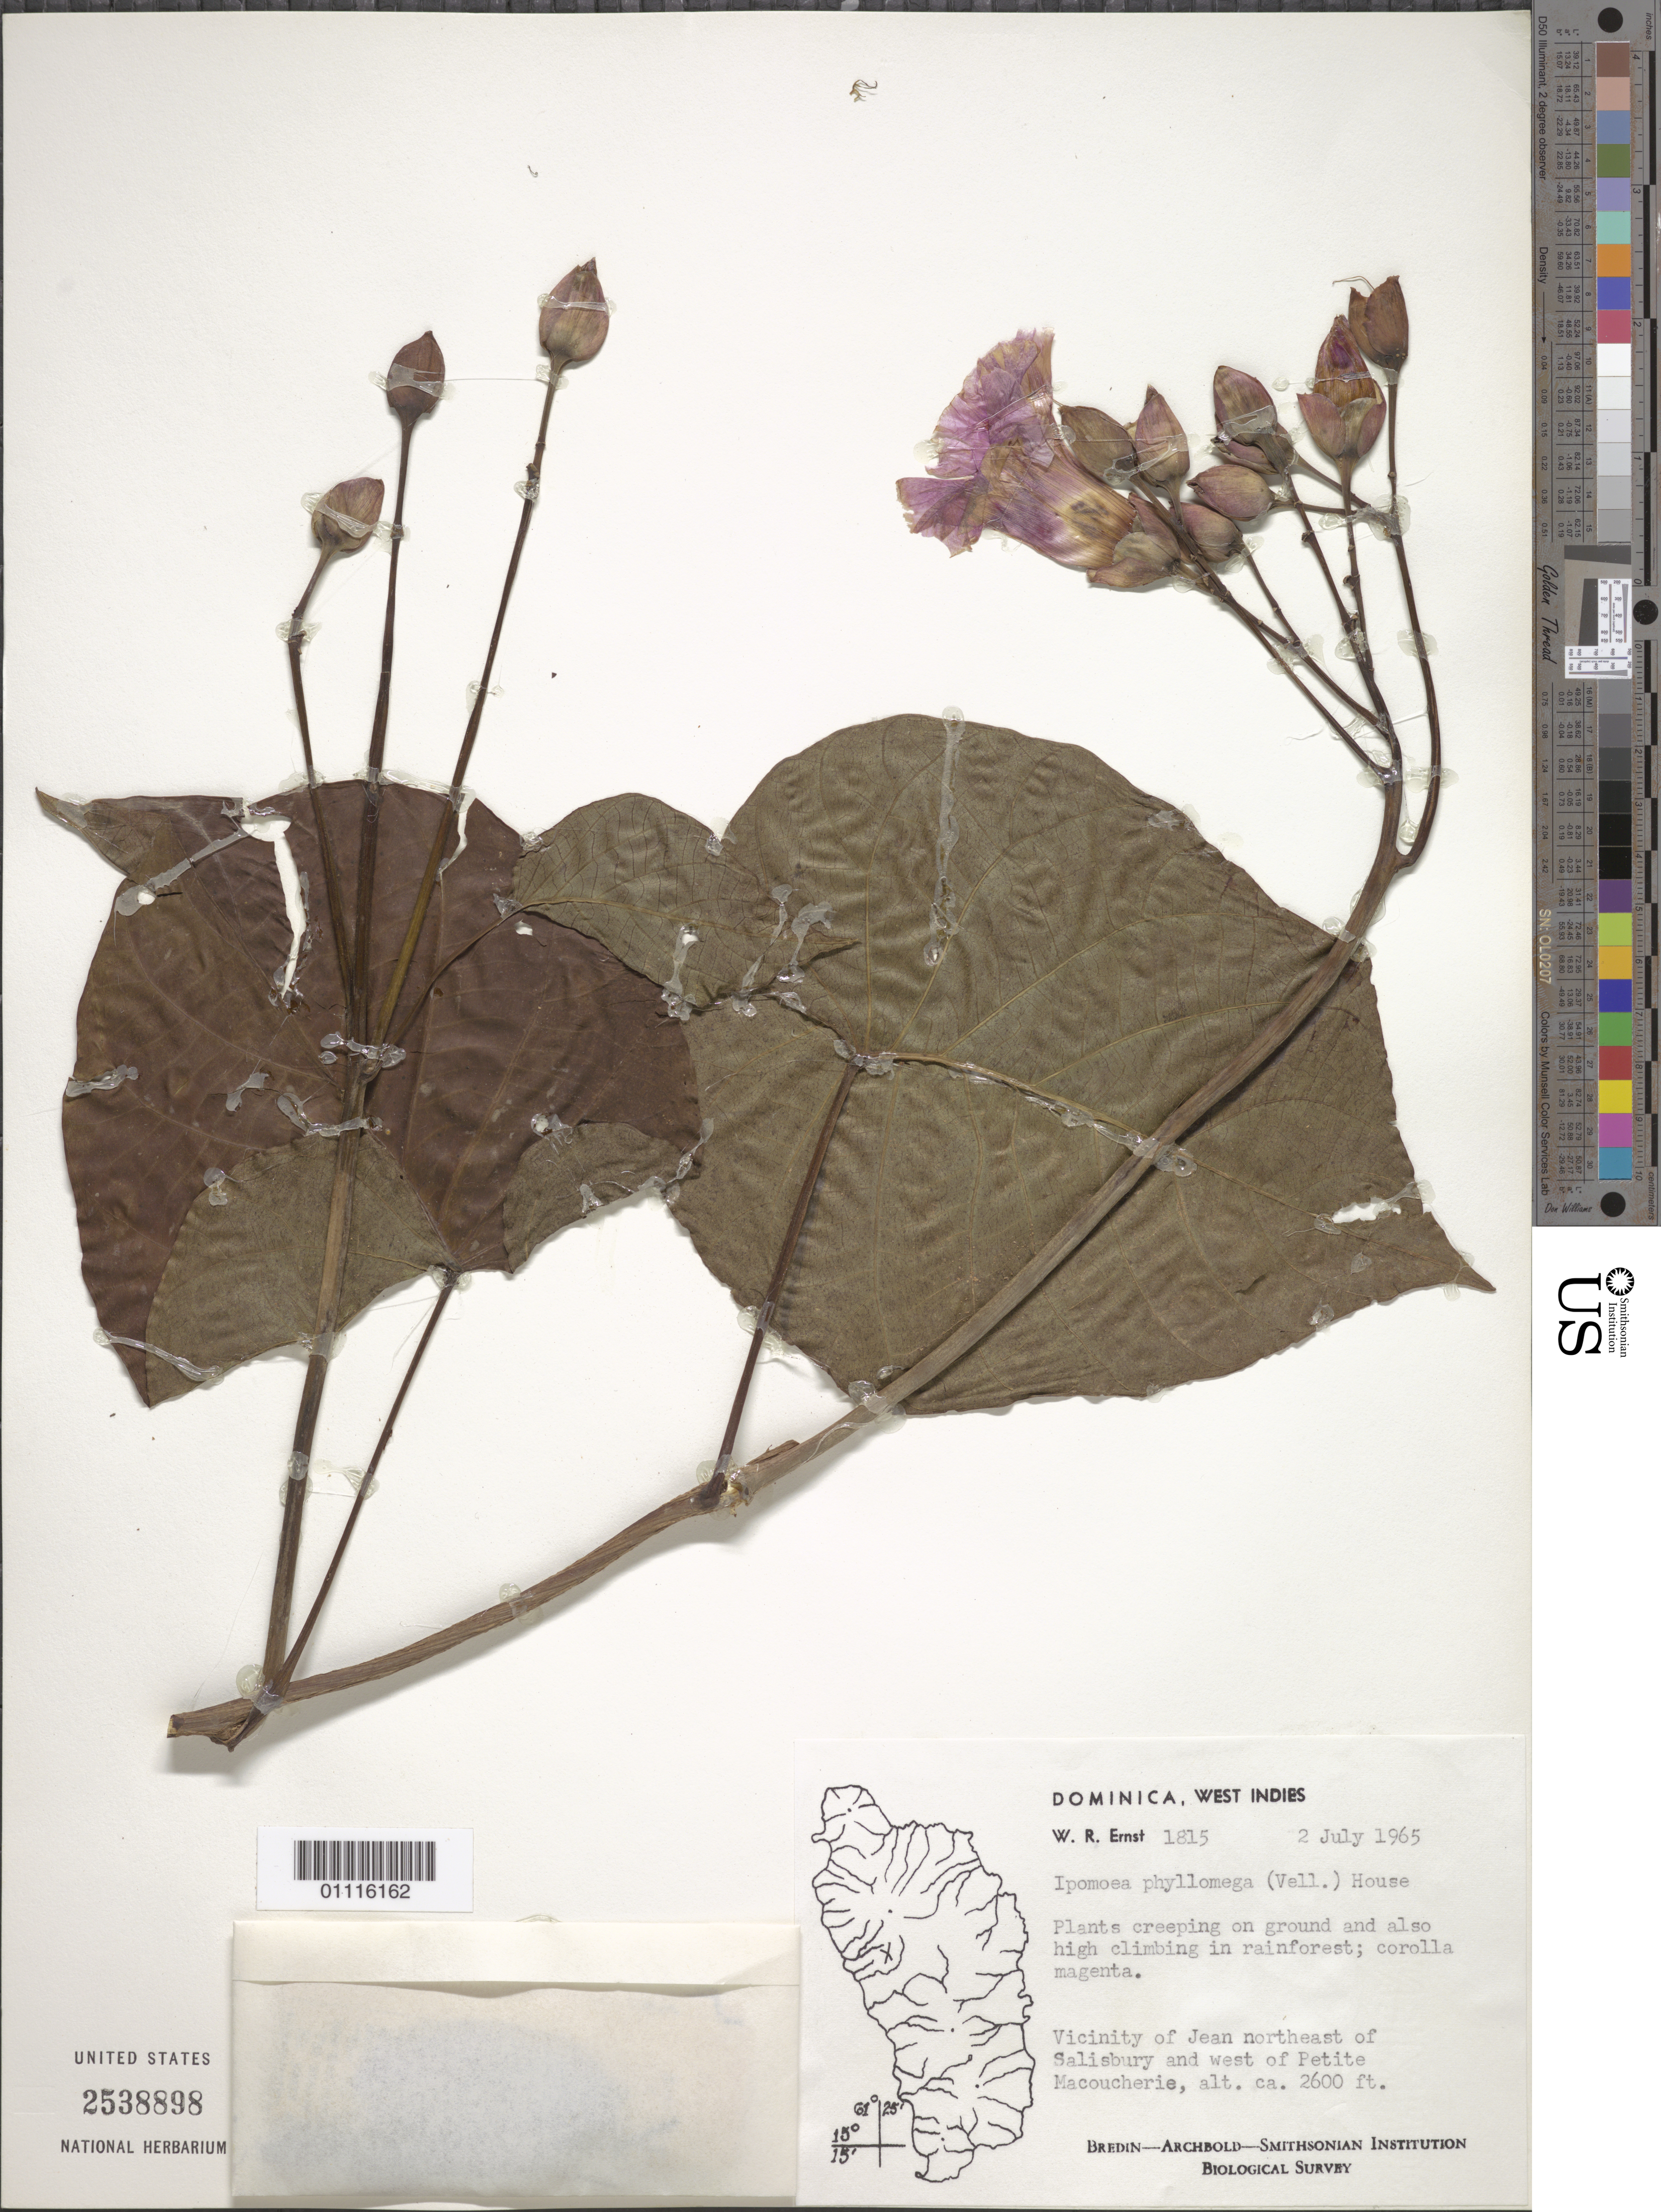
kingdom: Plantae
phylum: Tracheophyta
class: Magnoliopsida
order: Solanales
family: Convolvulaceae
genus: Ipomoea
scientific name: Ipomoea phyllomega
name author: (Vell.) House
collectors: W. R. Ernst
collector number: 1815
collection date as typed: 02 Jul 1965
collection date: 1965-07-02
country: Dominica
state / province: St. Joseph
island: Dominica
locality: Vicinity of Jean NE of Salisbury and W of Petite Macoucherie.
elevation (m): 792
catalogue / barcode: US 2538898